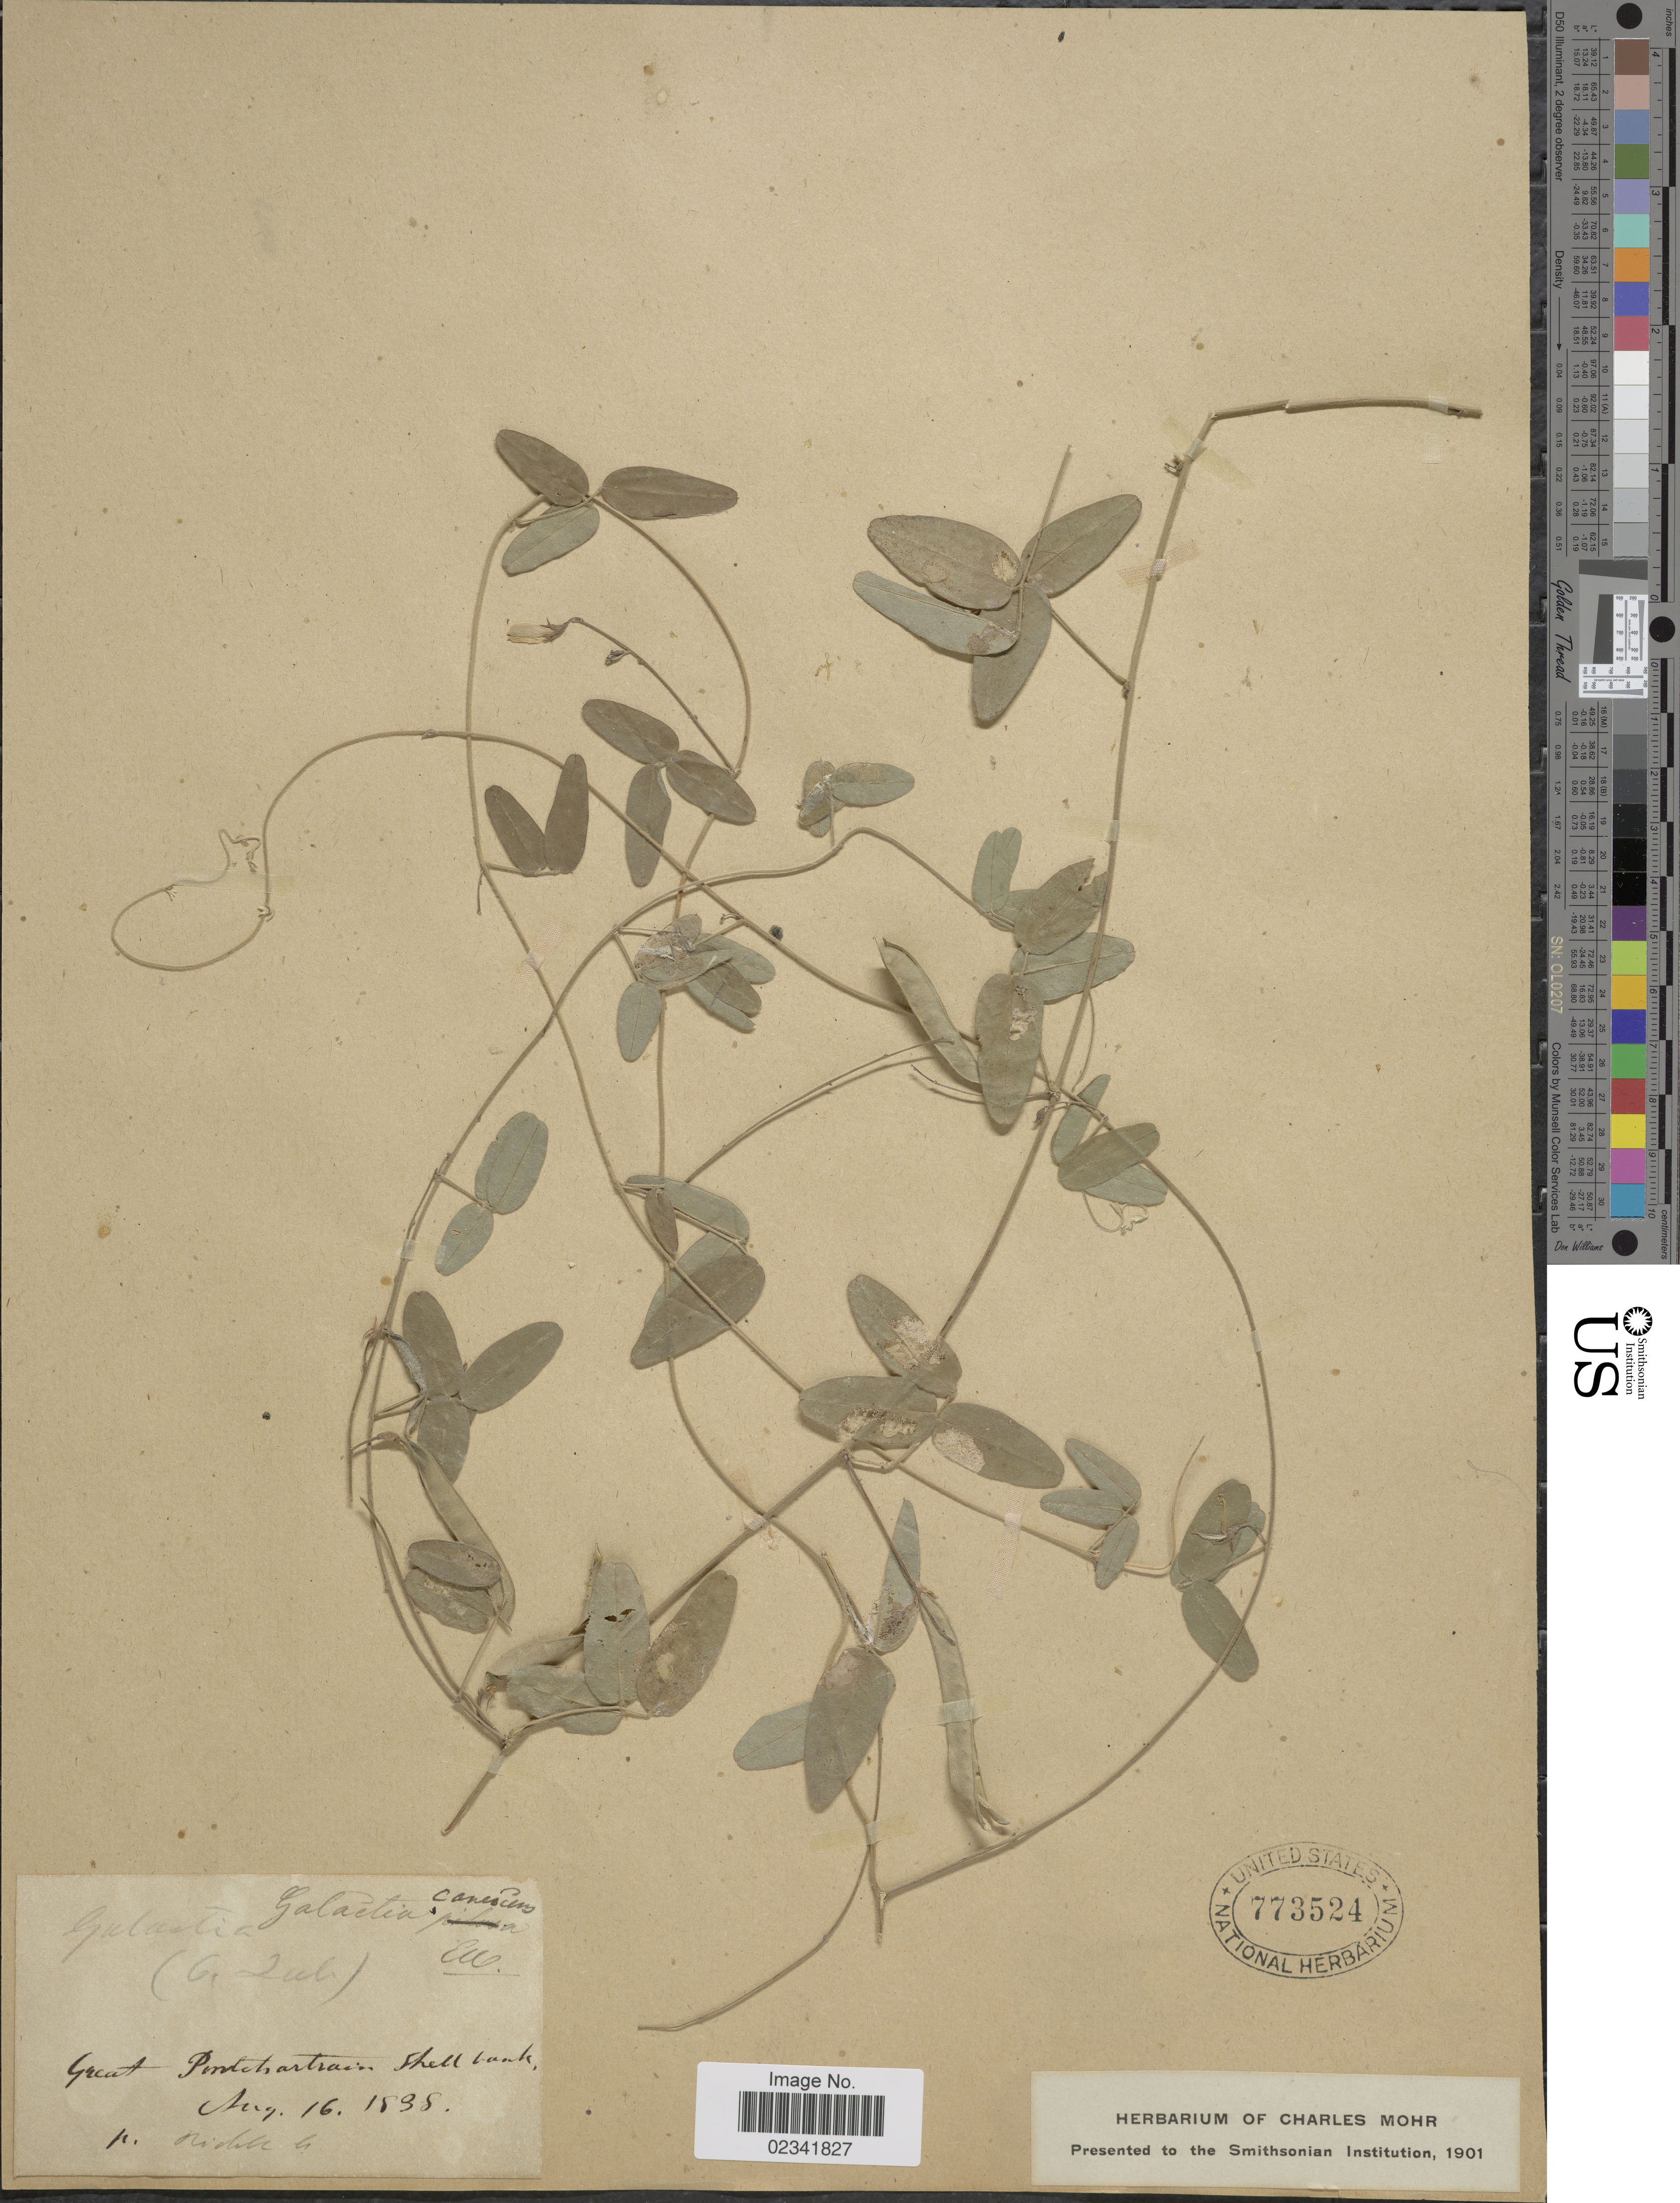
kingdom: Plantae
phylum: Tracheophyta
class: Magnoliopsida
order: Fabales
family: Fabaceae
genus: Galactia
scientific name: Galactia volubilis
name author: (L.) Britton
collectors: ex herb. Charles Mohr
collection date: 1838-08-16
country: United States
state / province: Louisiana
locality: Great Pontchartrain, Shell Bank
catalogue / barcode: US 773524